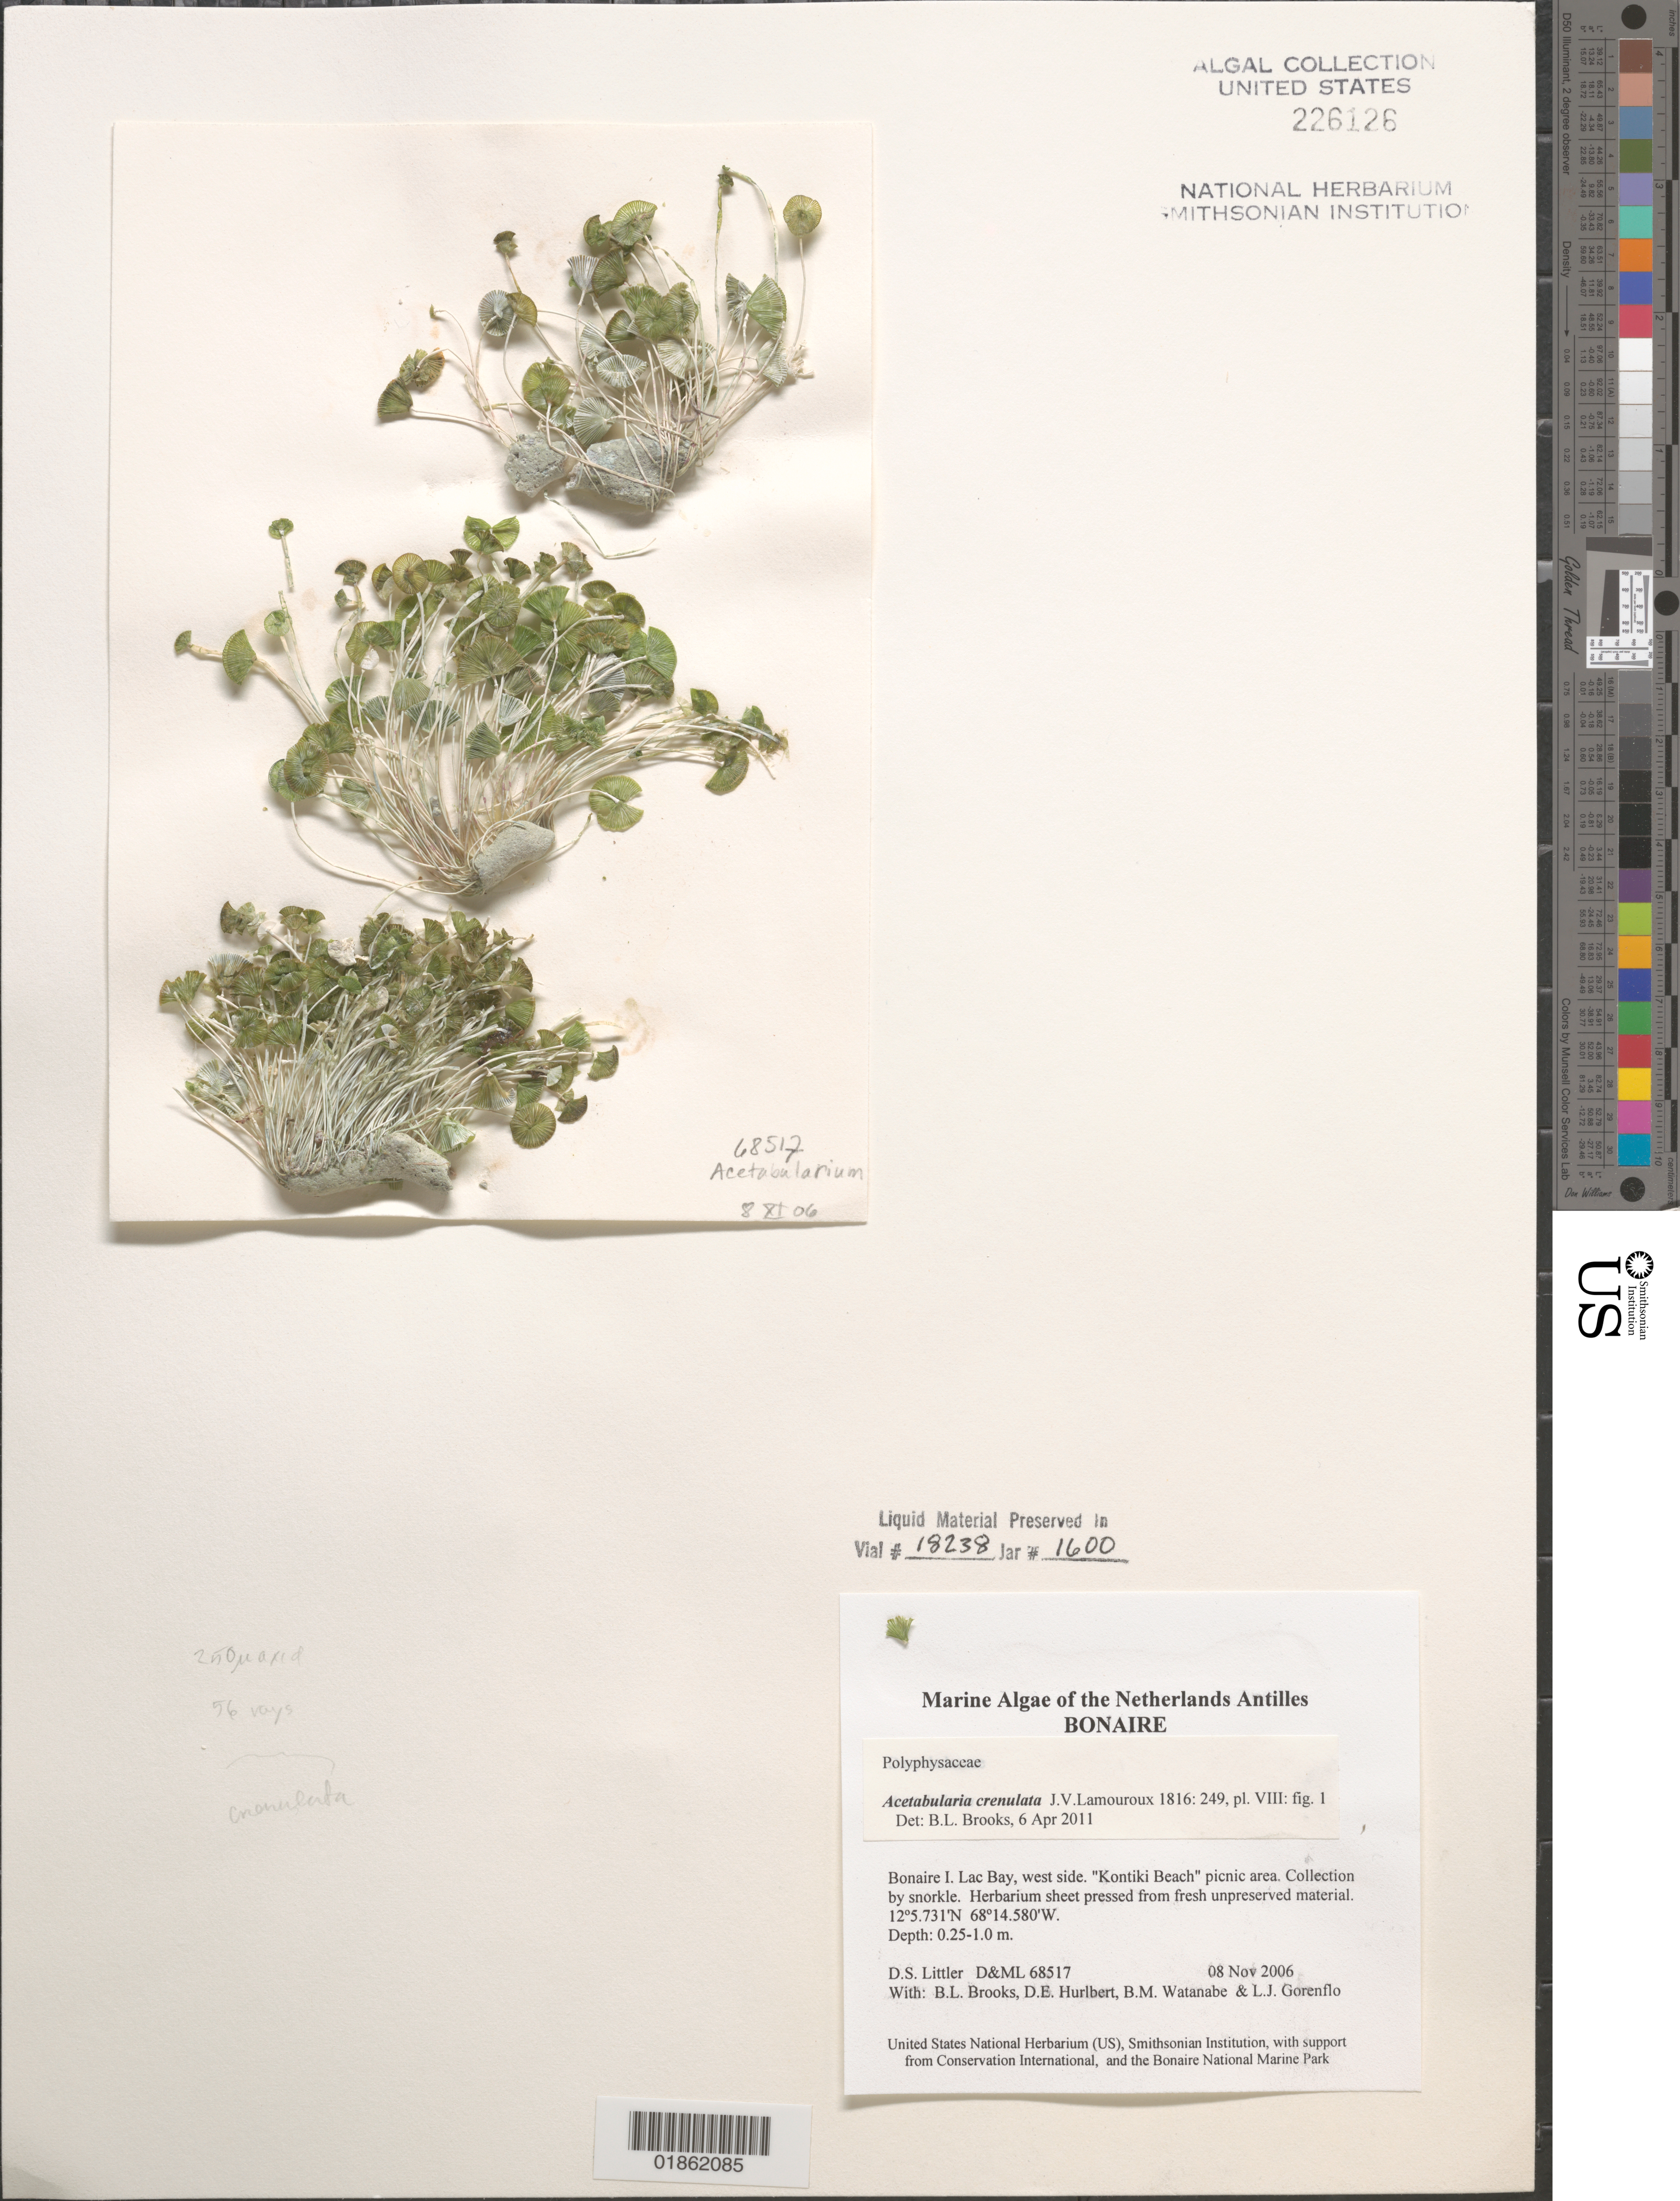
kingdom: Plantae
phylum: Chlorophyta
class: Ulvophyceae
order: Dasycladales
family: Polyphysaceae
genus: Acetabularia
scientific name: Acetabularia acetabulum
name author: J.V.Lamouroux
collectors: D. S. Littler, B. Brooks, D. Hurlbert, B. Watanabe & L. Gorenflo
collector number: D&ML68517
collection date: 2006-11-08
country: Netherlands Antilles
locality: Bonaire I. Lac Bay, west side. "Kontiki Beach" picnic area.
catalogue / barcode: US 226126